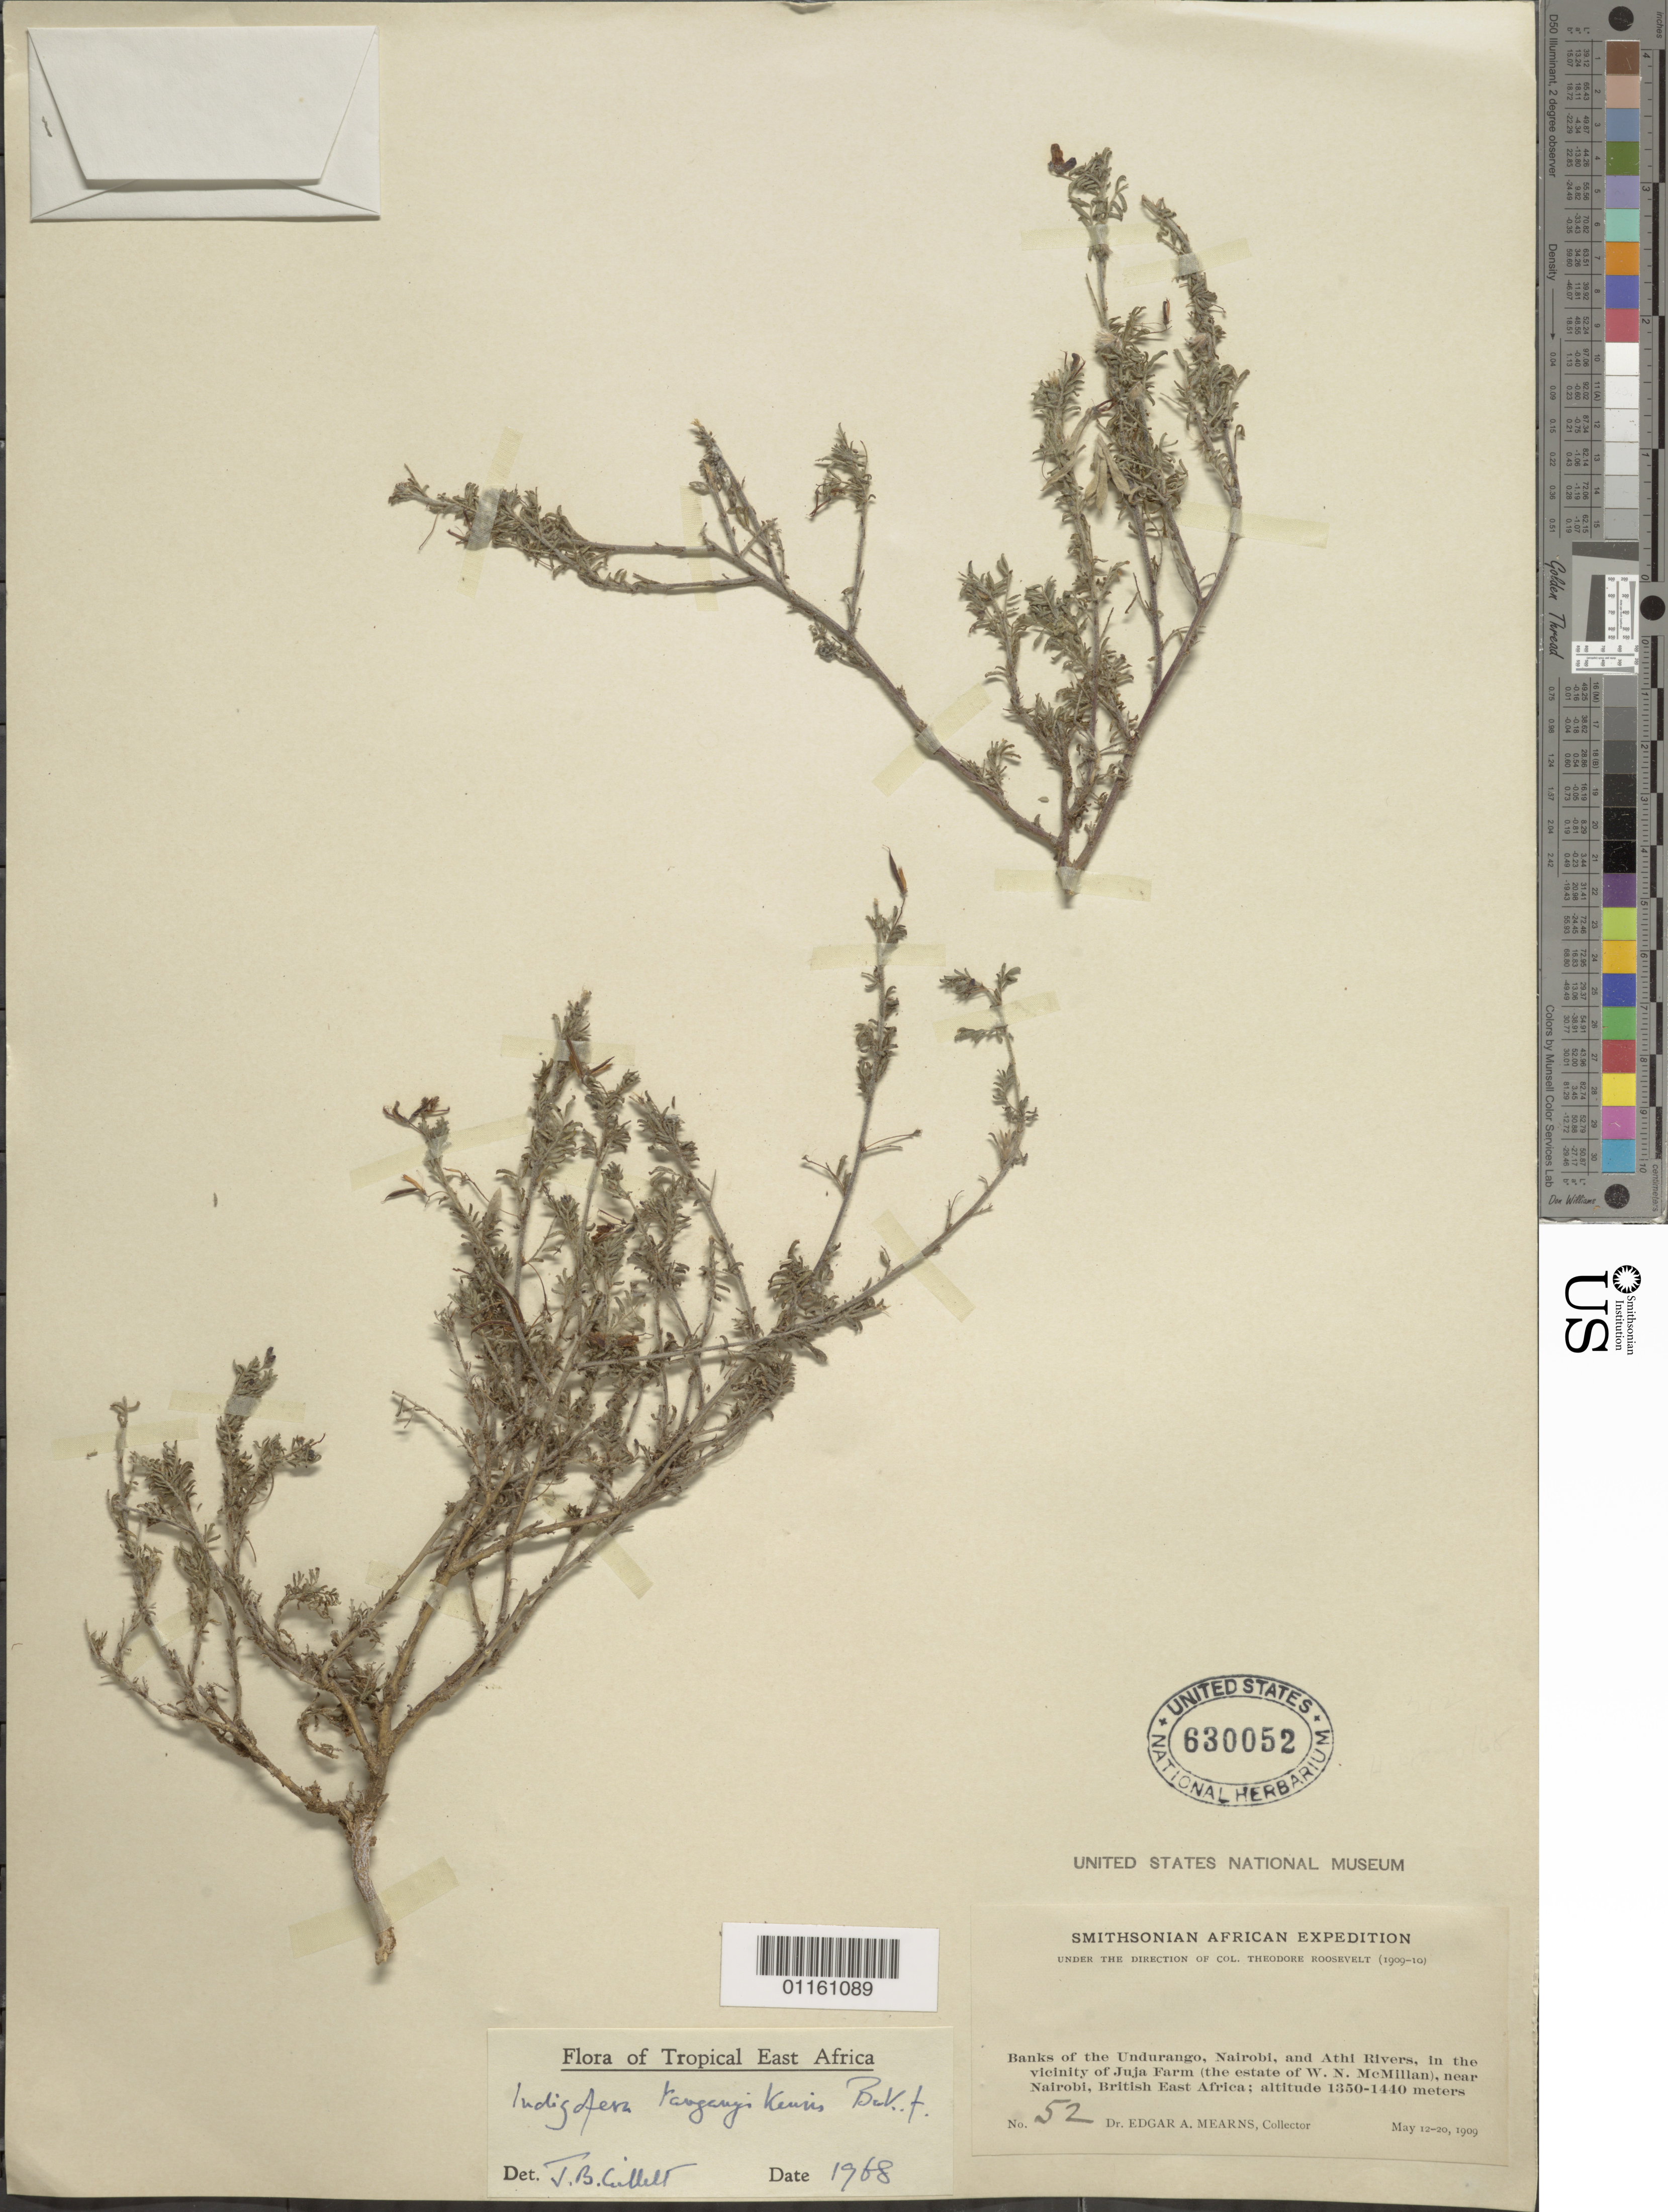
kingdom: Plantae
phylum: Tracheophyta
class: Magnoliopsida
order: Fabales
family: Fabaceae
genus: Indigofera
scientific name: Indigofera sp.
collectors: E. A. Mearns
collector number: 52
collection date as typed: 12 May 1909 to 20 May 1909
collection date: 1909-05-12/1909-05-20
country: Kenya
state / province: Nairobi Area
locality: Banks of the Undurango, Nairobi and Athi Rivers. In the vicinity of Juja Farm. (the estate of W.N. McMillan) near Nairobi.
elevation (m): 1350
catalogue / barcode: US 630052